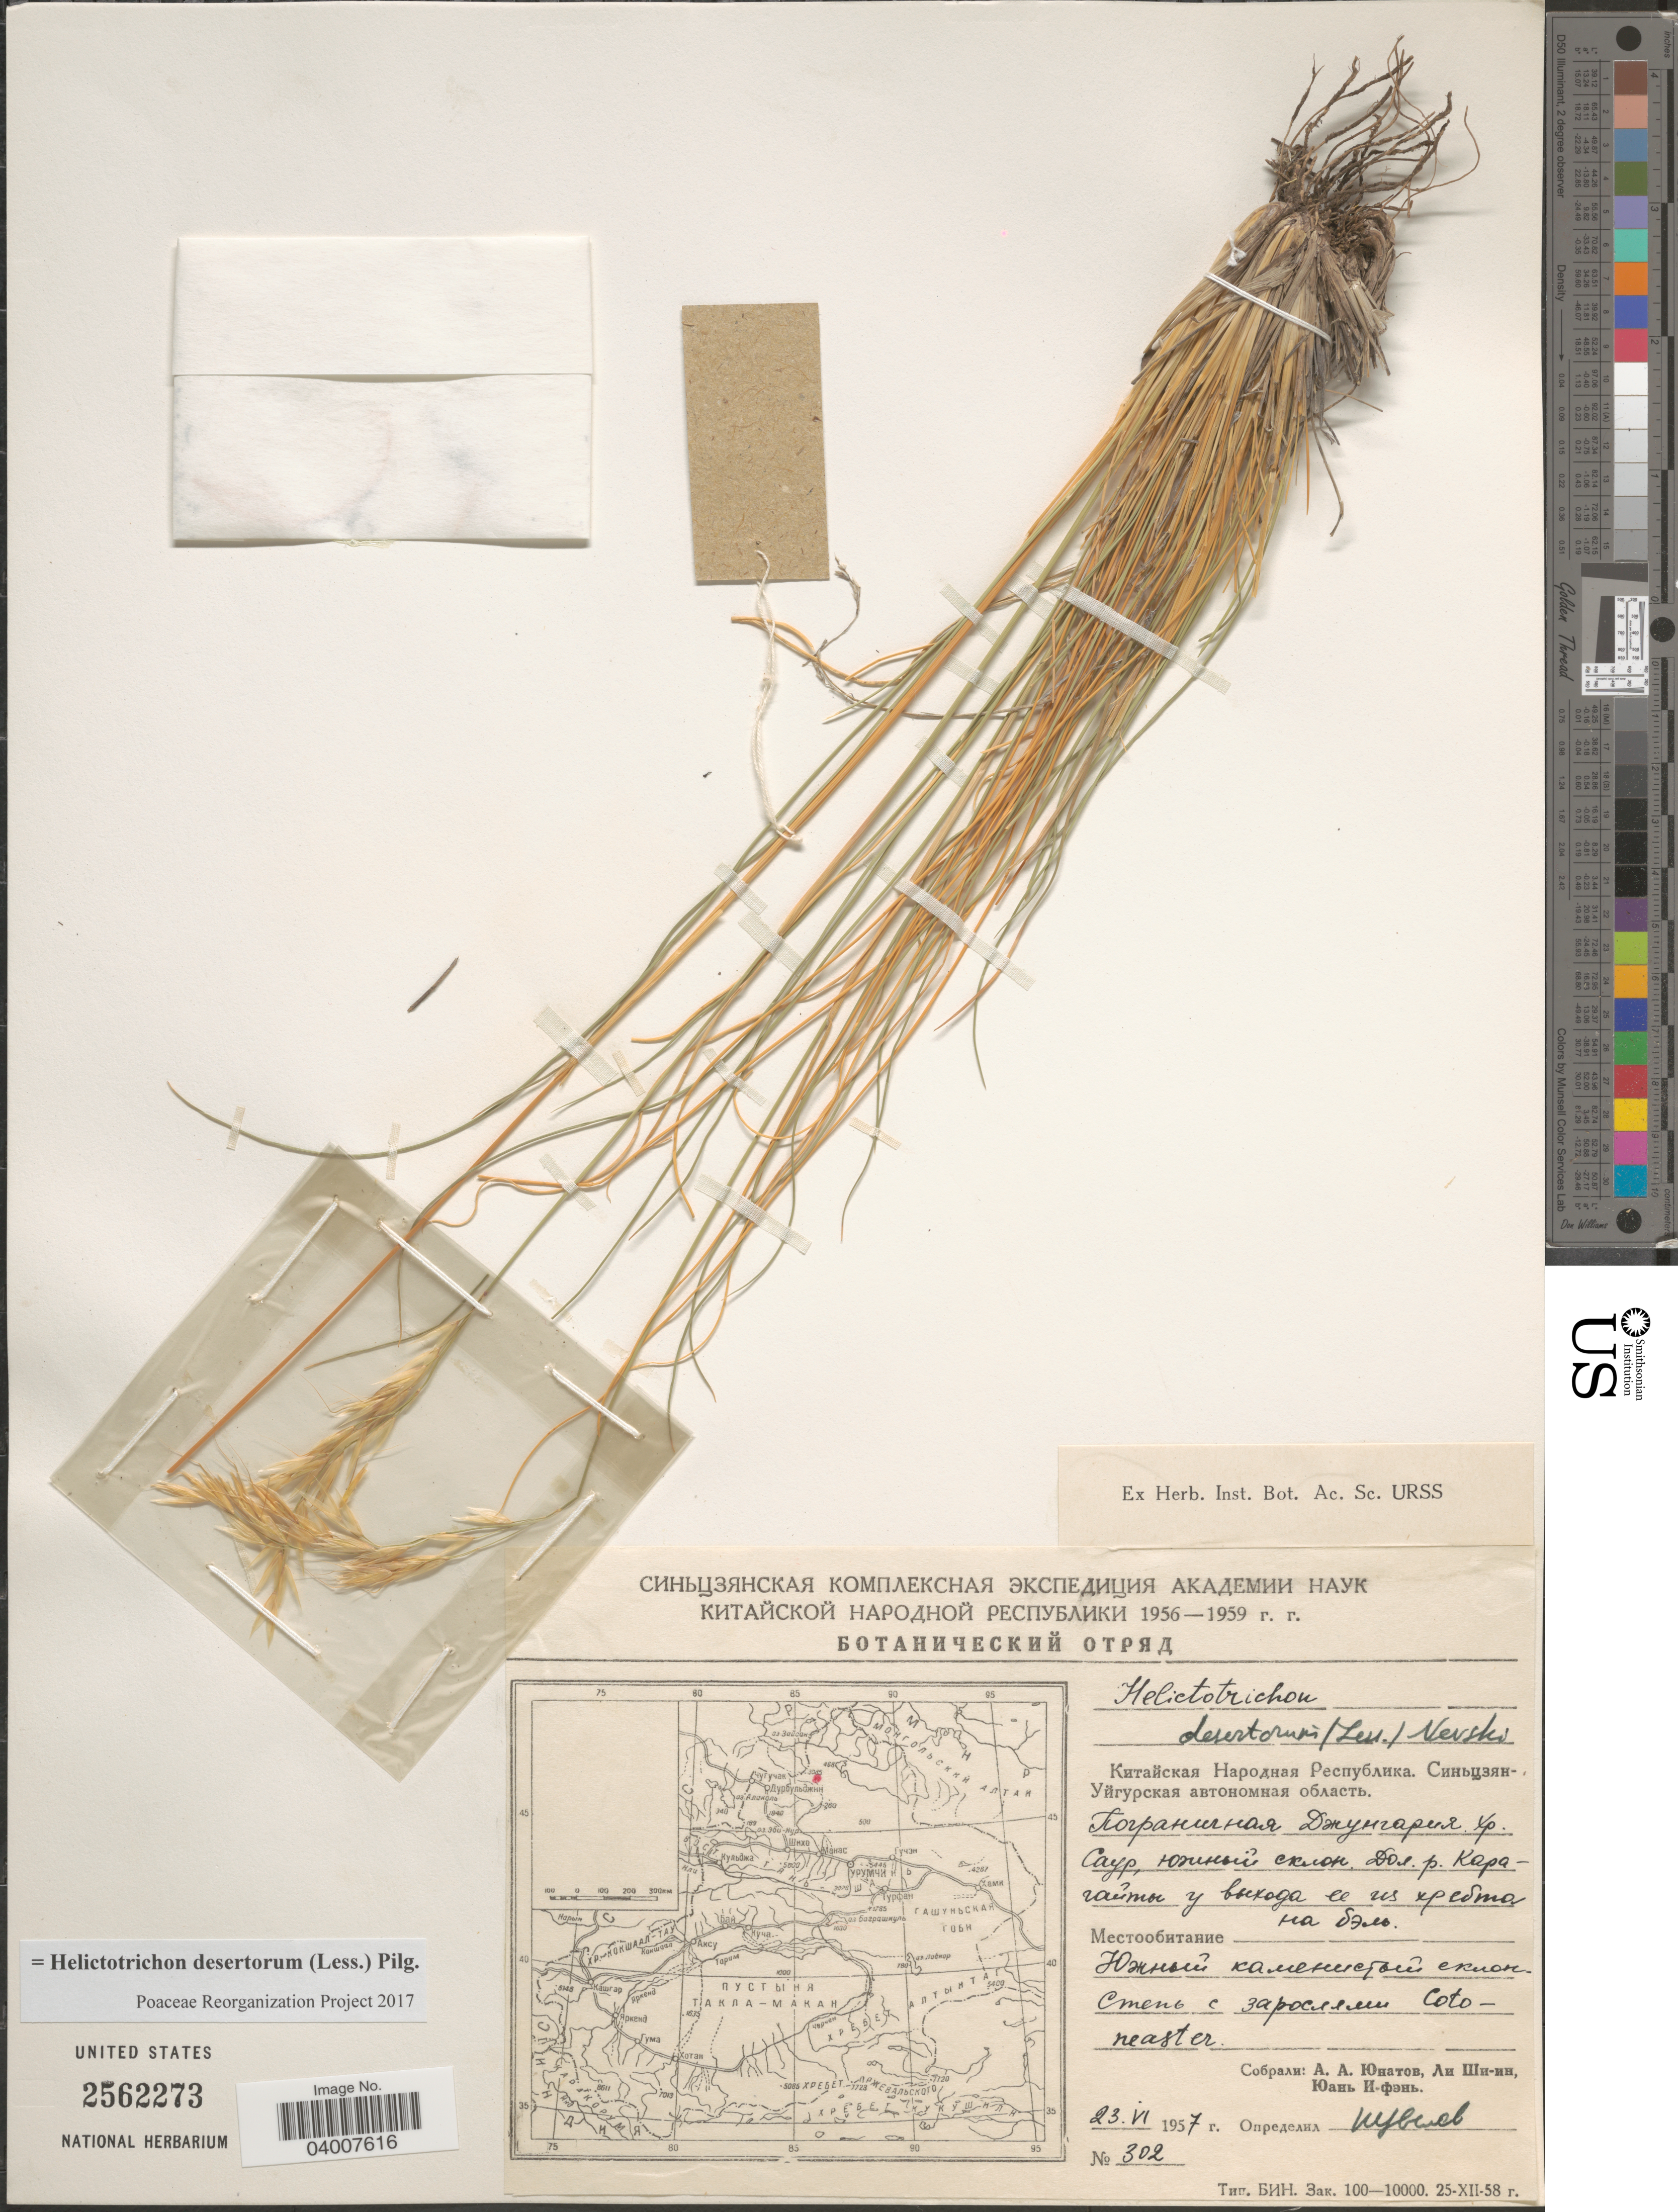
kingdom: Plantae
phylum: Tracheophyta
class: Liliopsida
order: Poales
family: Poaceae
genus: Helictotrichon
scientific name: Helictotrichon desertorum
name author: (Less.) Pilg.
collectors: A. Unatov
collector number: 302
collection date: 1957-06-23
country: China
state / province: Xinjiang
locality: South slope of Ridge Saur, valley of river Karagaitu.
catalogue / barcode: US 2562273